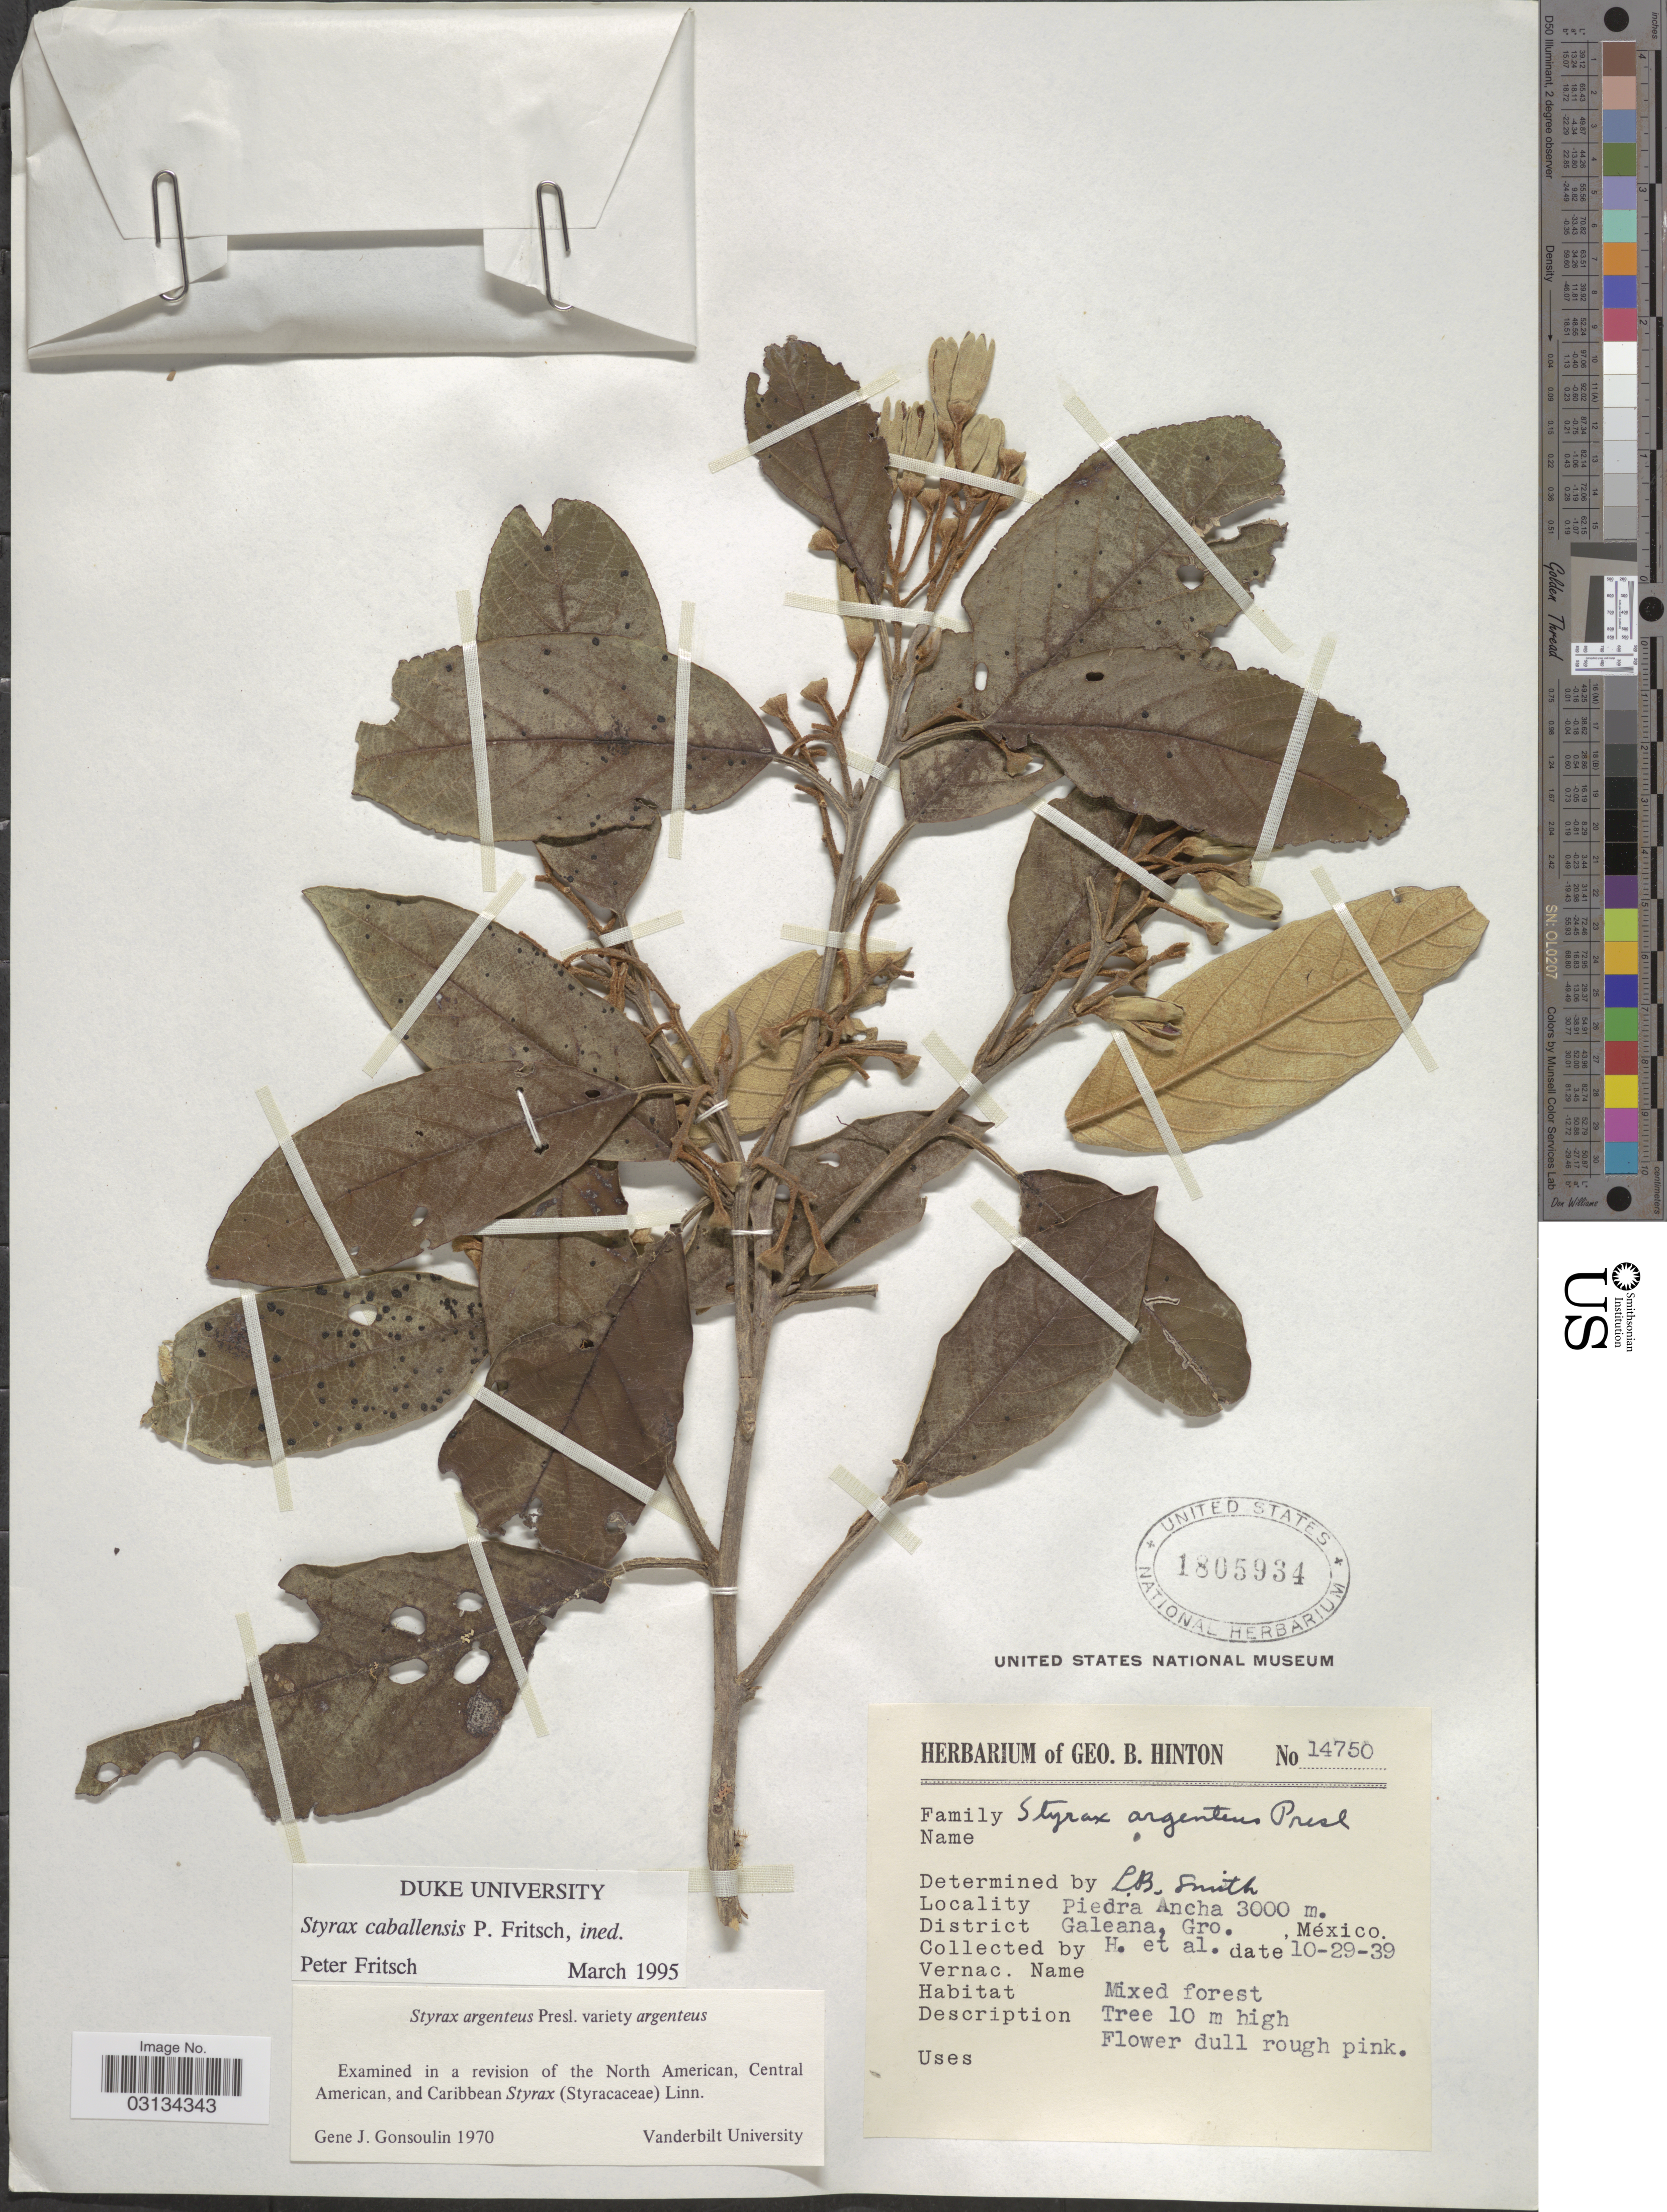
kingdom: Plantae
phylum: Tracheophyta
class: Magnoliopsida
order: Ericales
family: Styracaceae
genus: Styrax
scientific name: Styrax caballensis P.W. Fritsch, ined.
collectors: G. B. Hinton & et al.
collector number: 14750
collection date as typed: Transcribed d/m/y: 29/10/39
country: Mexico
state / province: Guerrero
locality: Piedra Ancha. District Galeana, Gro.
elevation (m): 3000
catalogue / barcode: US 1805934